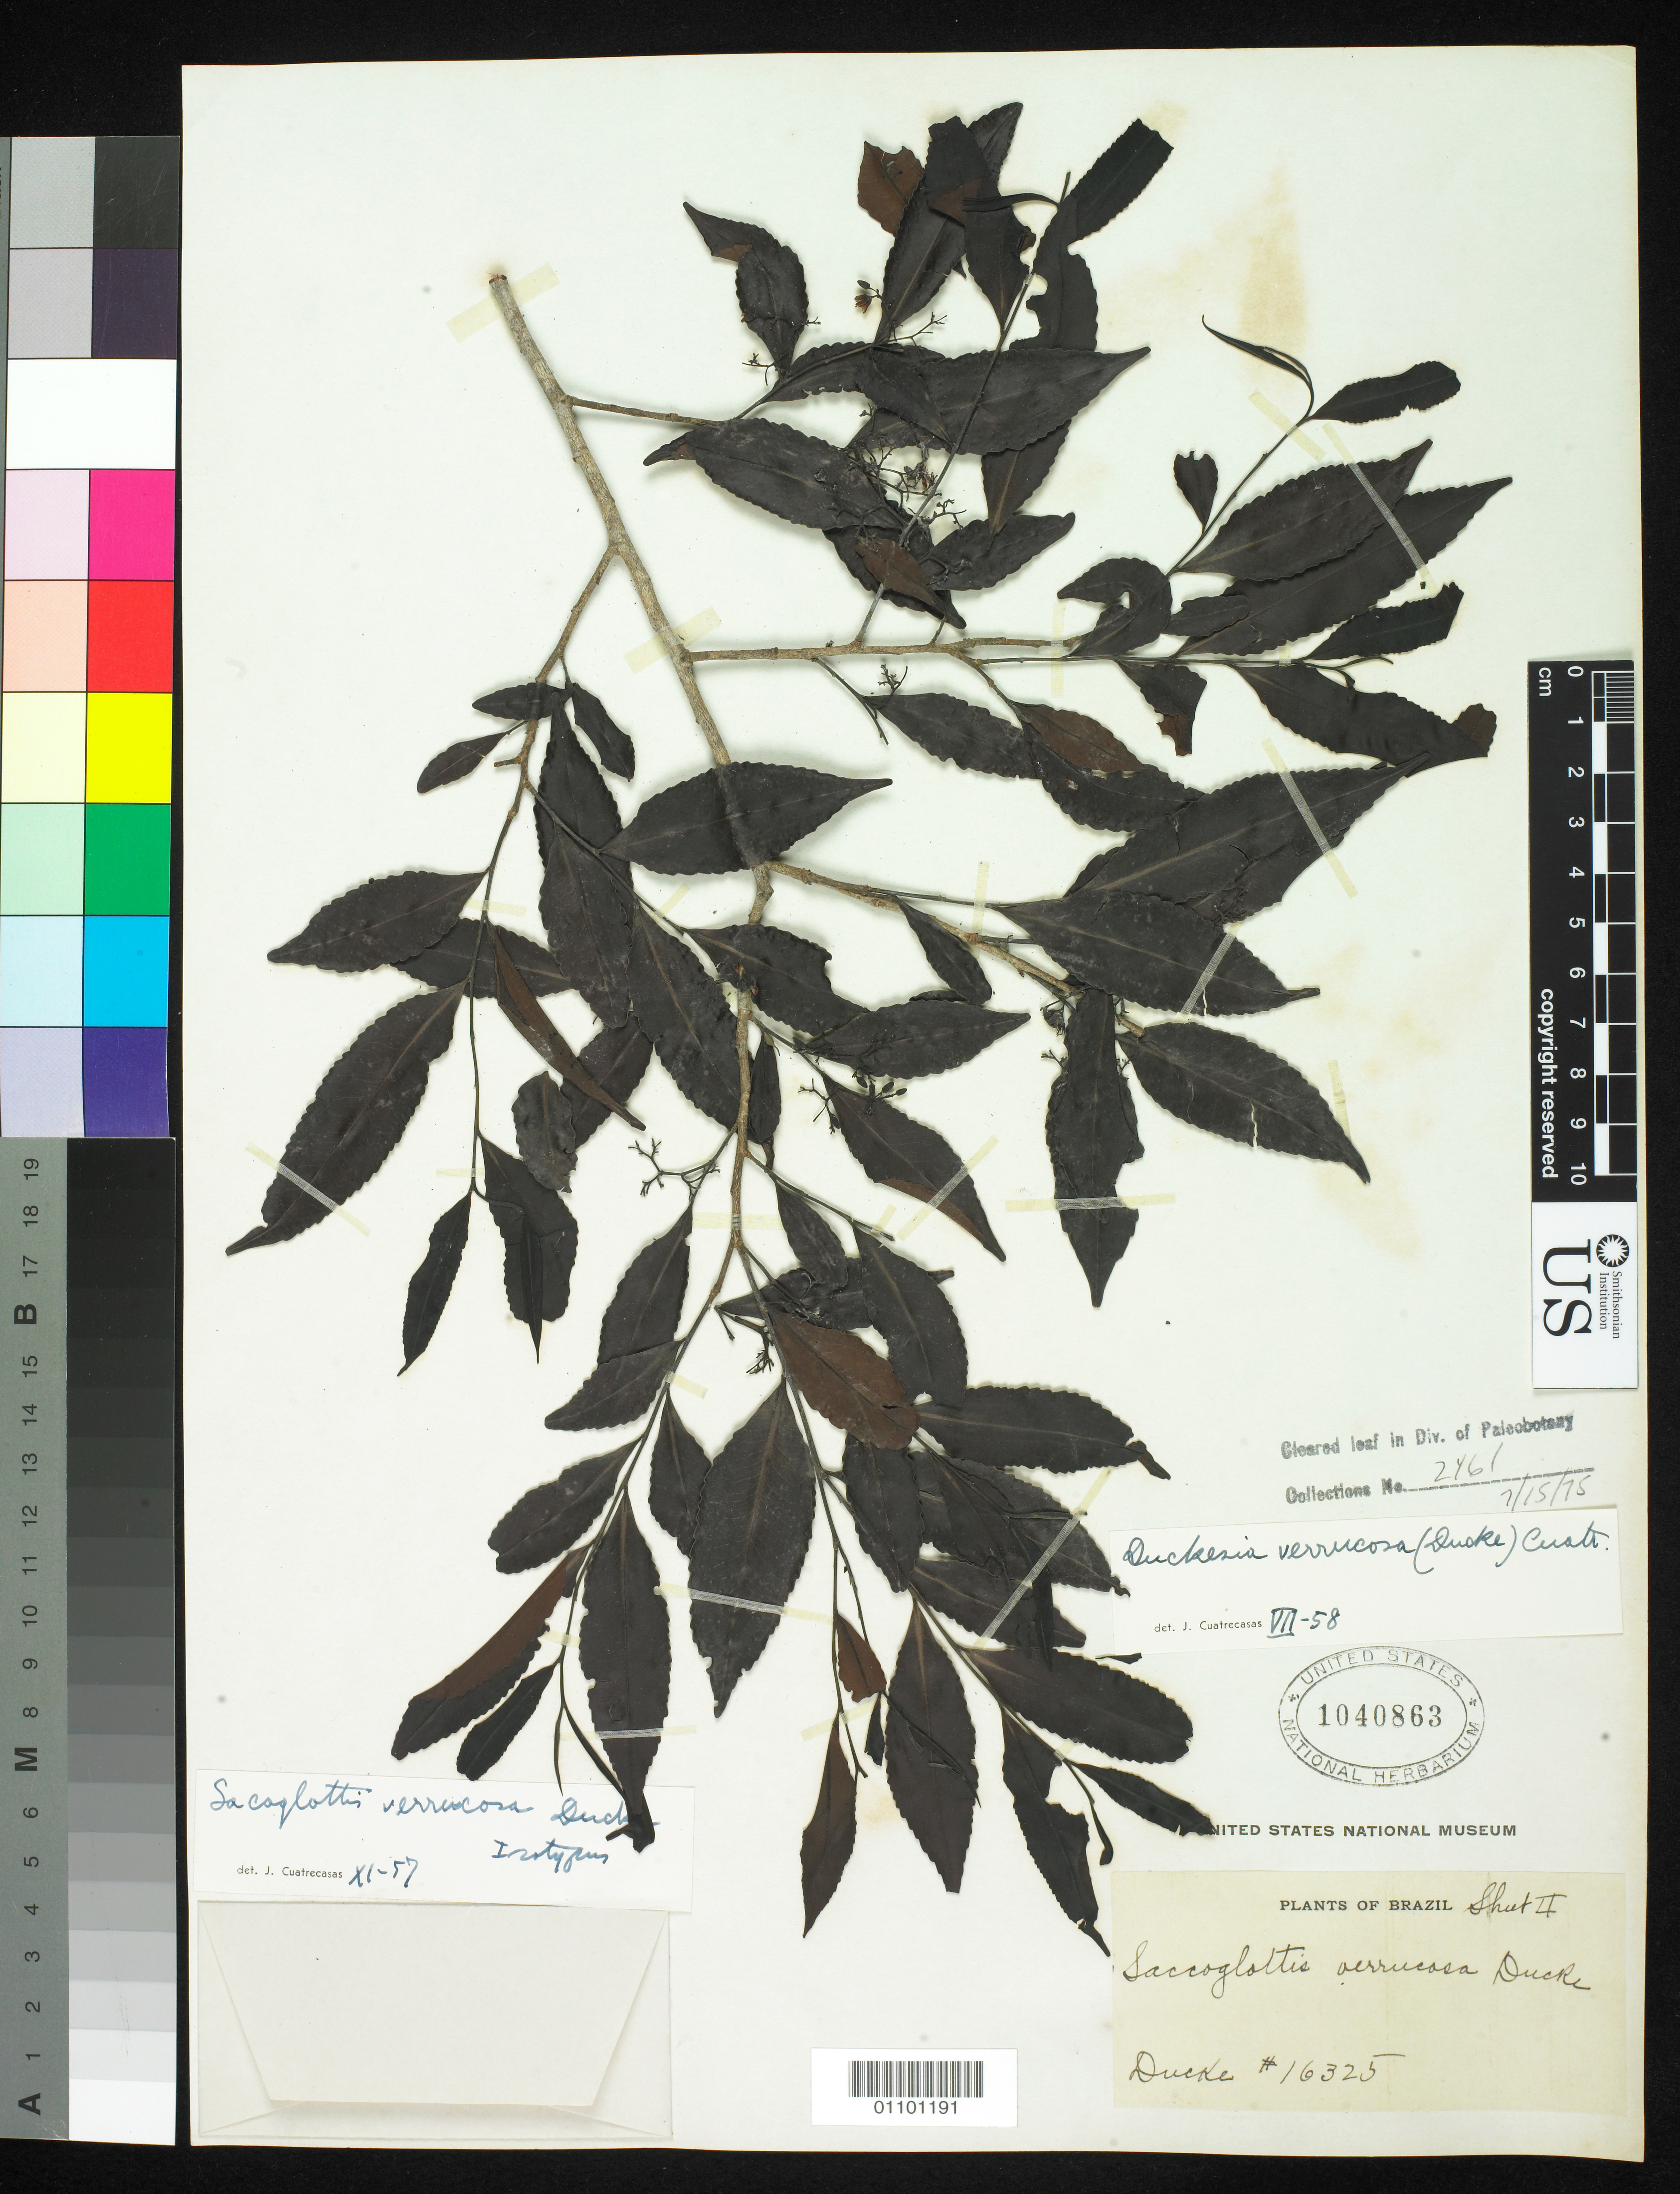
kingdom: Plantae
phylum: Tracheophyta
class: Magnoliopsida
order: Malpighiales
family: Humiriaceae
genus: Sacoglottis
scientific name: Sacoglottis verrucosa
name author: Ducke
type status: Isolectotype; Isosyntype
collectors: A. Ducke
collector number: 16325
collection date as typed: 11 Aug 1916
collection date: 1916-08-11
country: Brazil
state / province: Pará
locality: Obidos.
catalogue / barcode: US 1040863